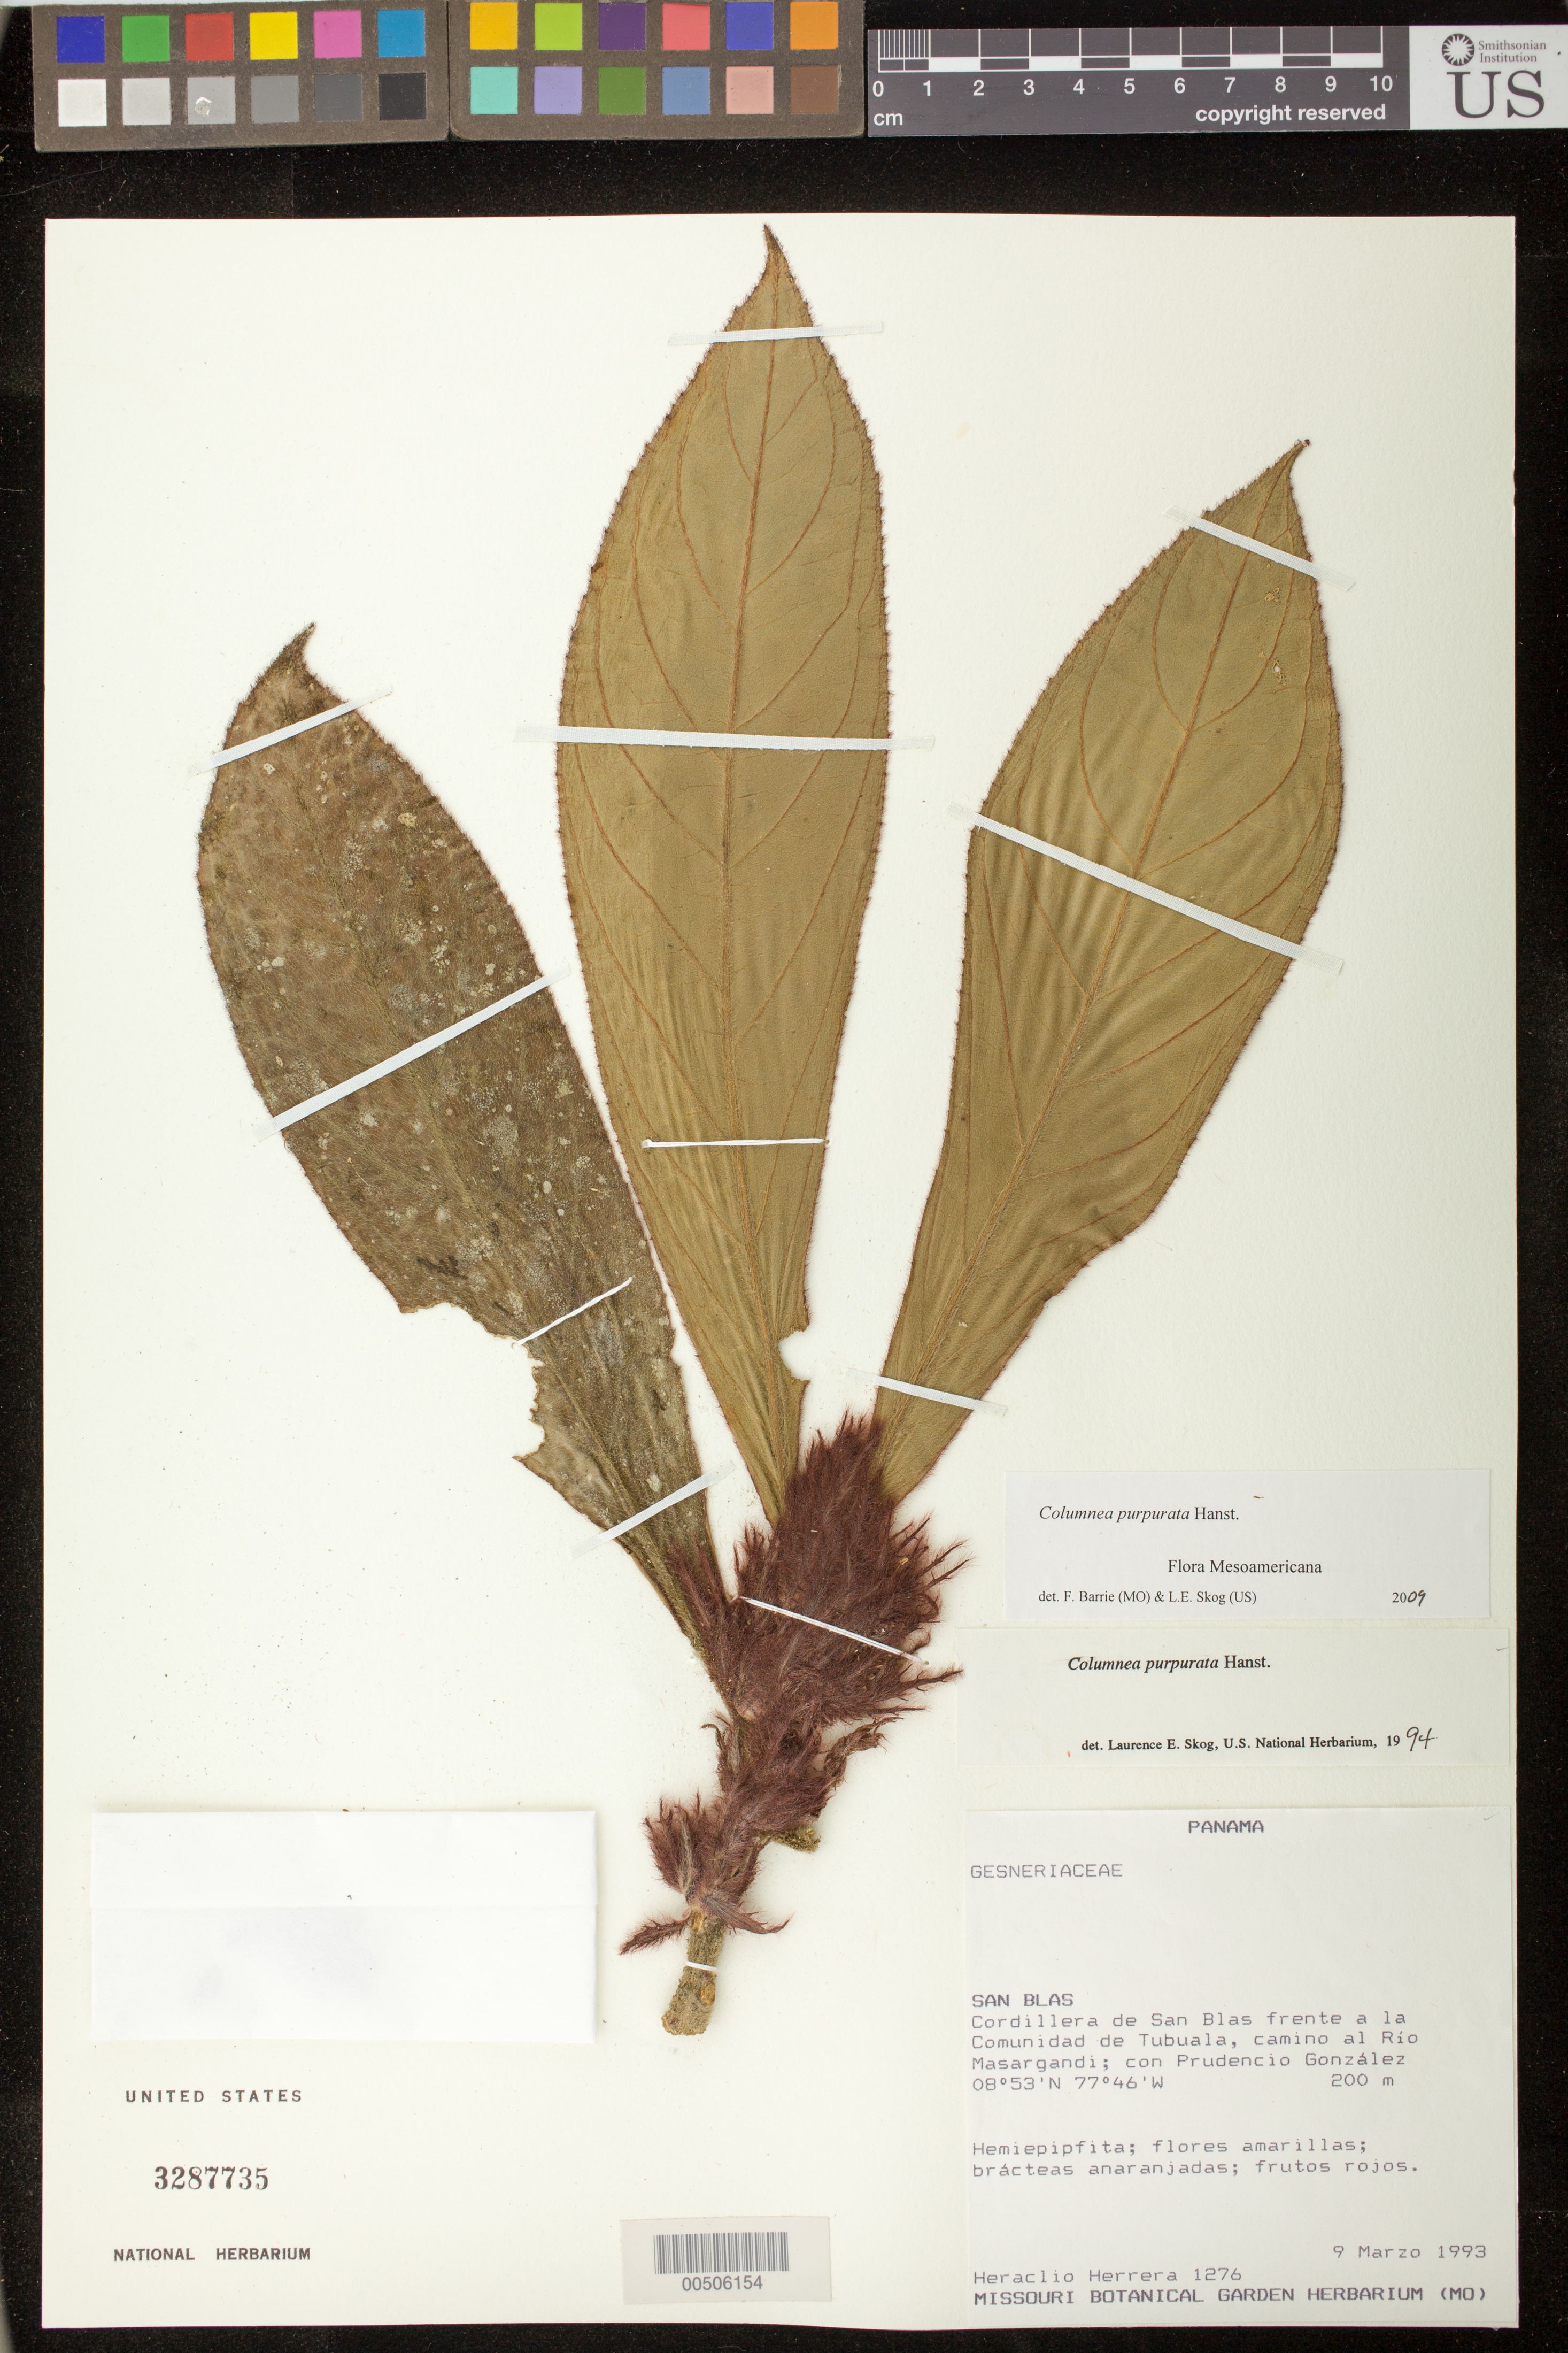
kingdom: Plantae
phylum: Tracheophyta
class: Magnoliopsida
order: Lamiales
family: Gesneriaceae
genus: Columnea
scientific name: Columnea purpurata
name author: Hanst.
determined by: Clark, J. L., (SEL), The Marie Selby Botanical Garden (UNITED STATES)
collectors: H. Herrera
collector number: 1276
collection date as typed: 09 Mar 1993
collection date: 1993-03-09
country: Panama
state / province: Kuna Yala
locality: Cordillera de San Blas frente a la Comunidad de Tubuala, camino al Río Masargandi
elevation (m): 200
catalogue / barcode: US 3287735